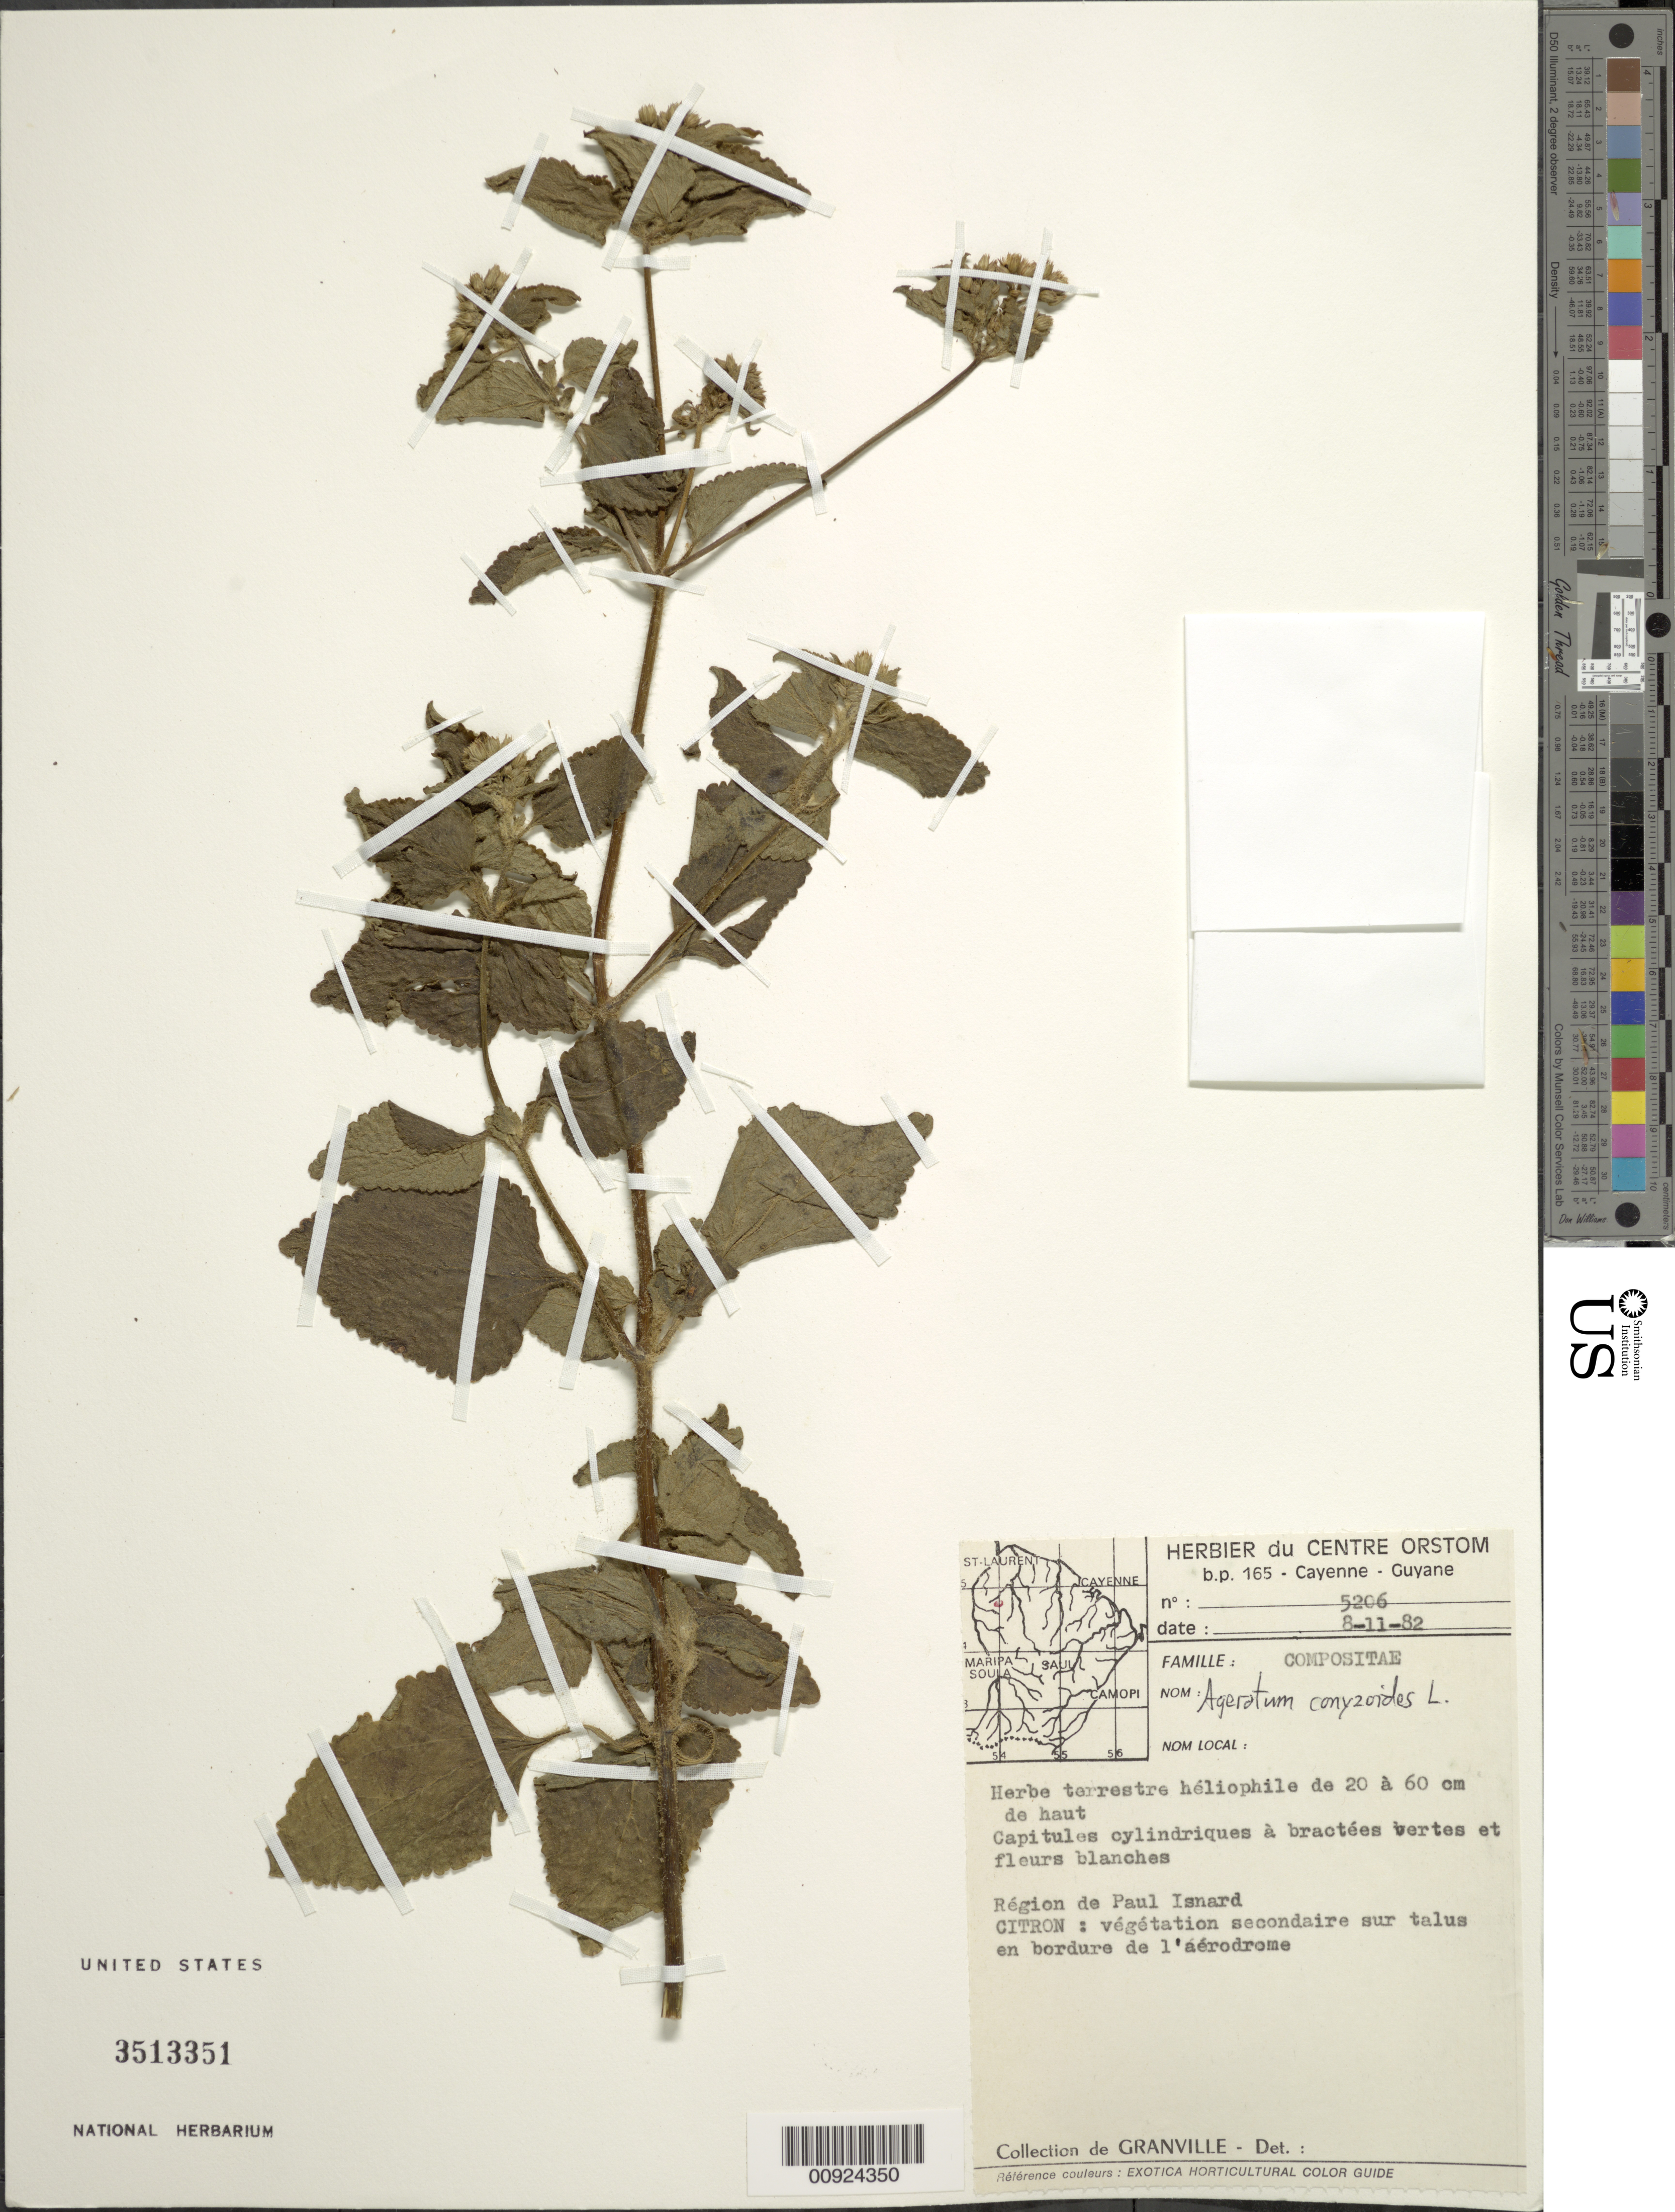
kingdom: Plantae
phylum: Tracheophyta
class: Magnoliopsida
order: Asterales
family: Asteraceae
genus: Ageratum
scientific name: Ageratum conyzoides subsp. conyzoides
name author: L.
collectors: J.-J. de Granville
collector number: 5206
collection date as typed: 8-Nov-82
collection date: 1982-11-08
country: French Guiana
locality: Région de Paul Isnard, Citron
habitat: Vegetation secondaire sur talus en bordure de l'aerodrome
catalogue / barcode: US 3513351